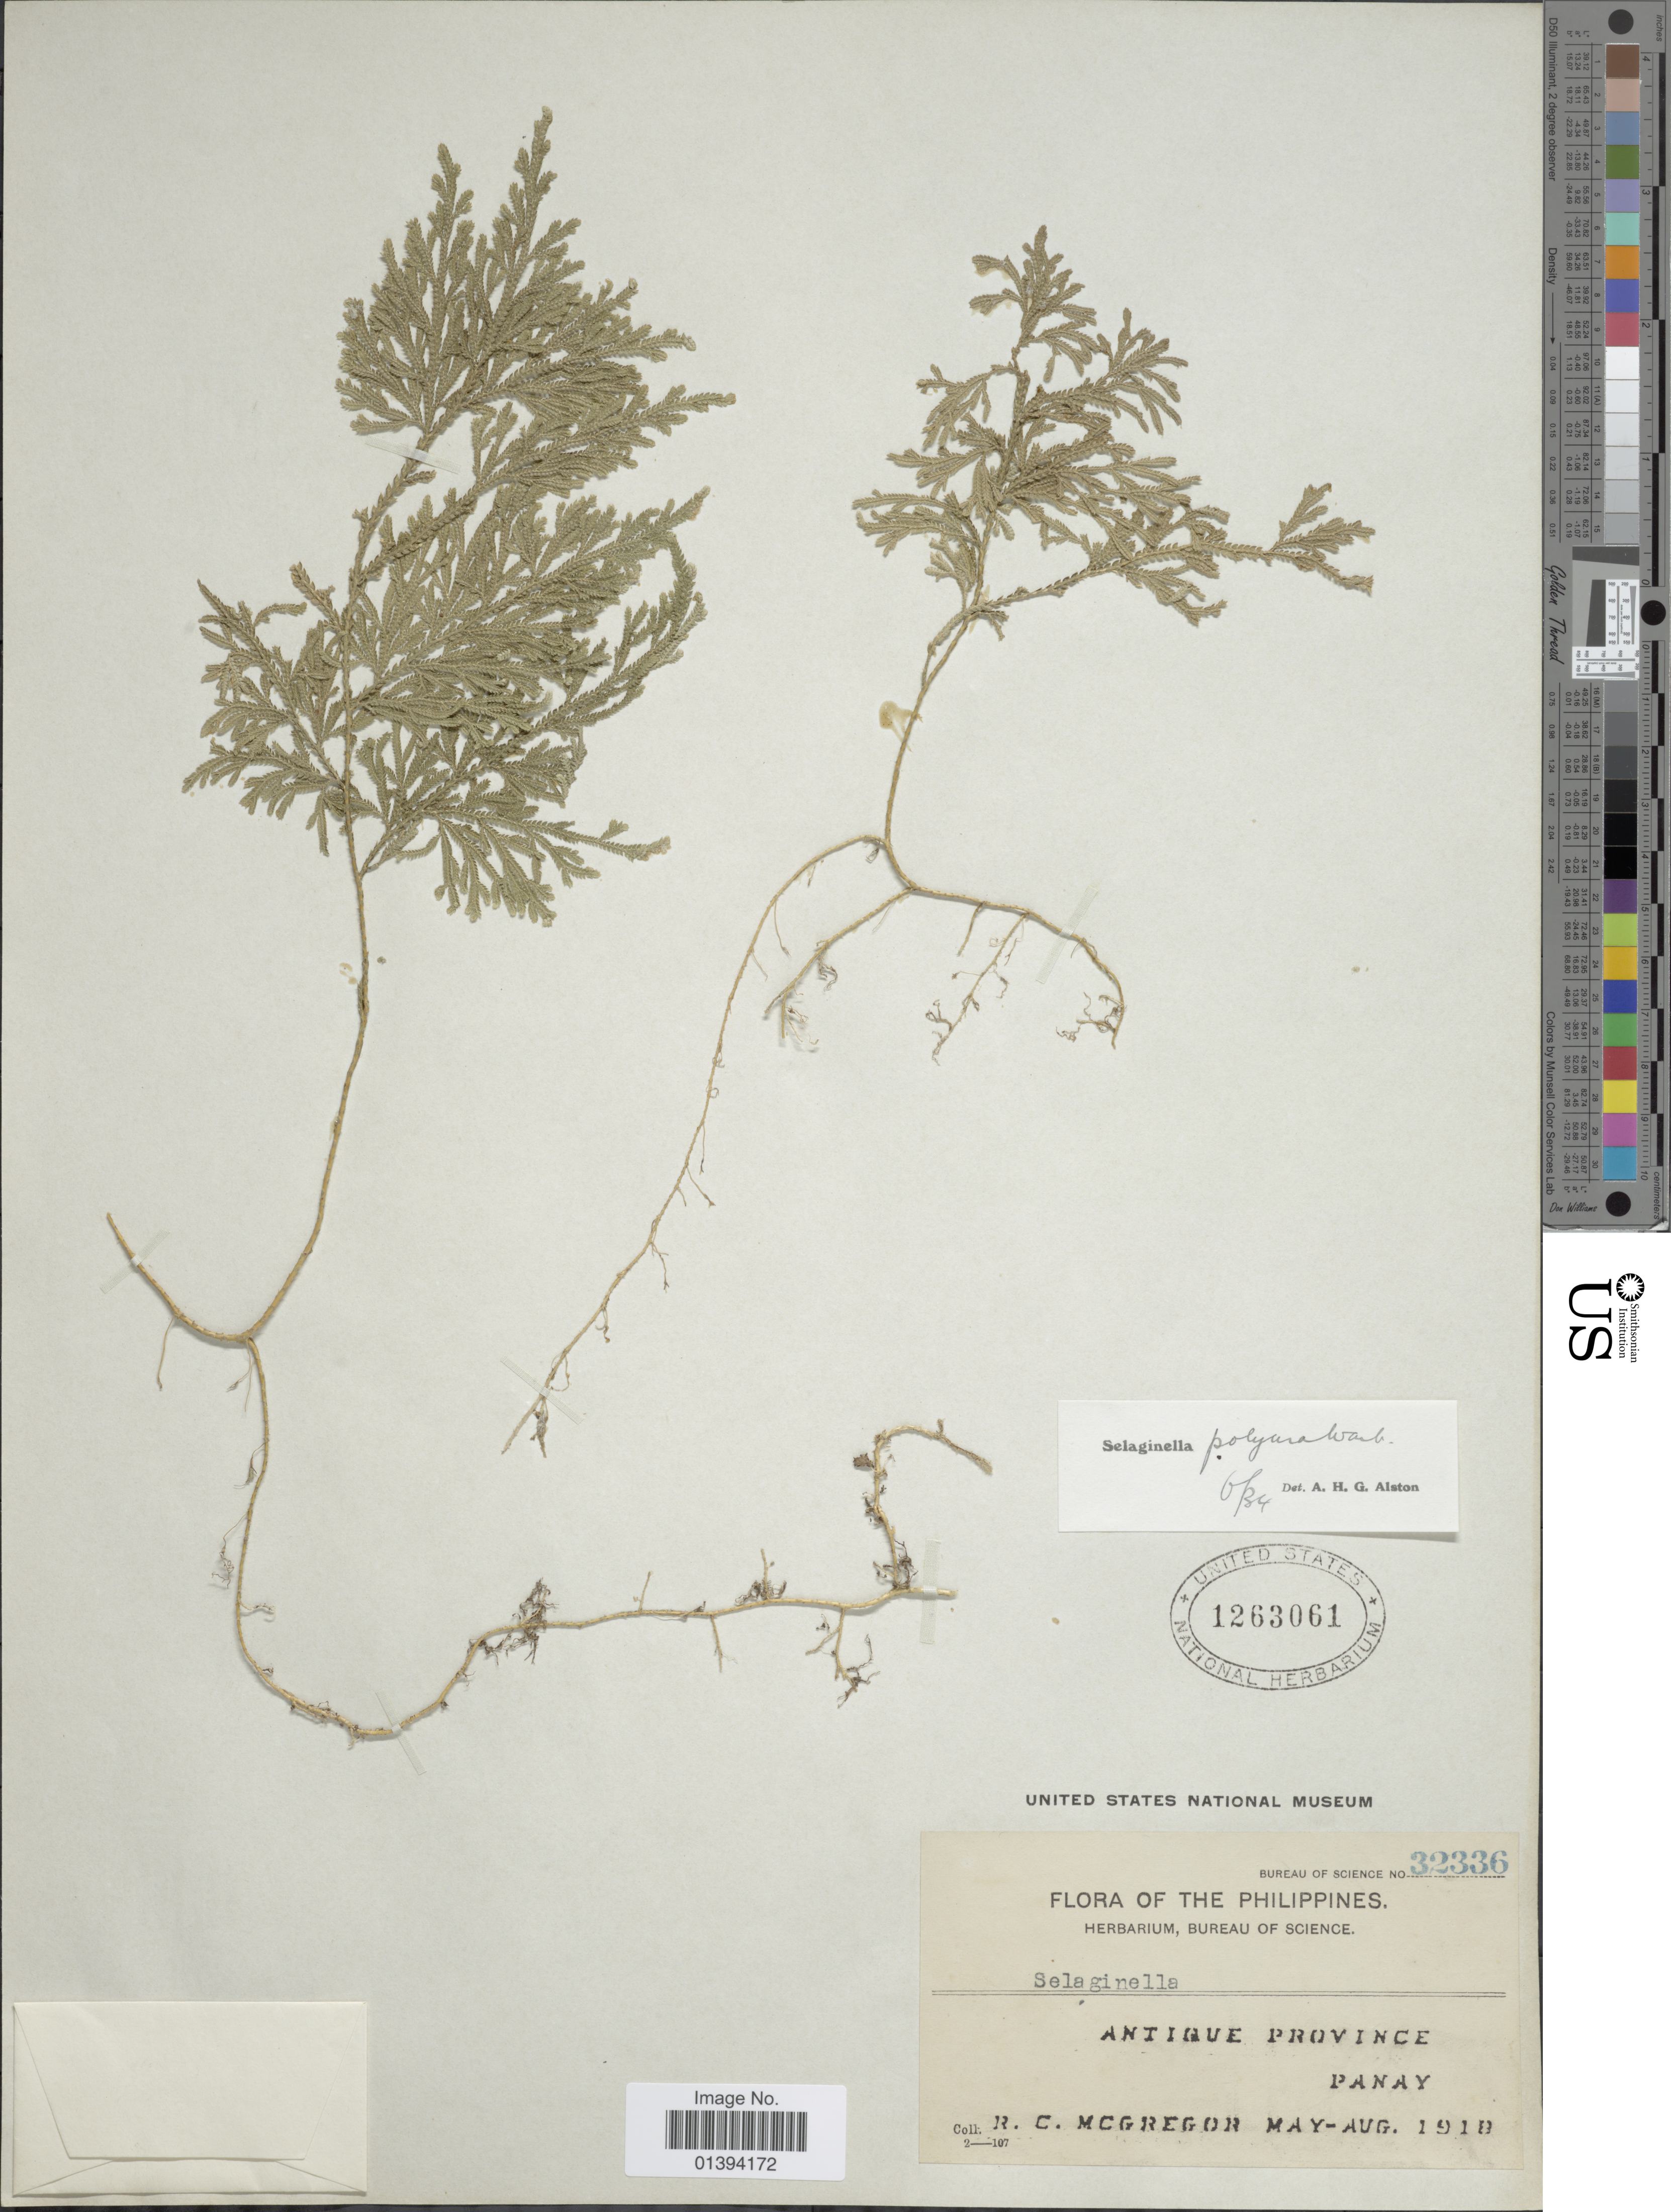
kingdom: Plantae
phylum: Tracheophyta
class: Lycopodiopsida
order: Selaginellales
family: Selaginellaceae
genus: Selaginella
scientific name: Selaginella polyura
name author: Warb.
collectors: R. C. McGregor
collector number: Bureau of Science 32336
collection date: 1918-05/1918-08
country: Philippines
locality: Antique province, Panay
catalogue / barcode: US 1263061